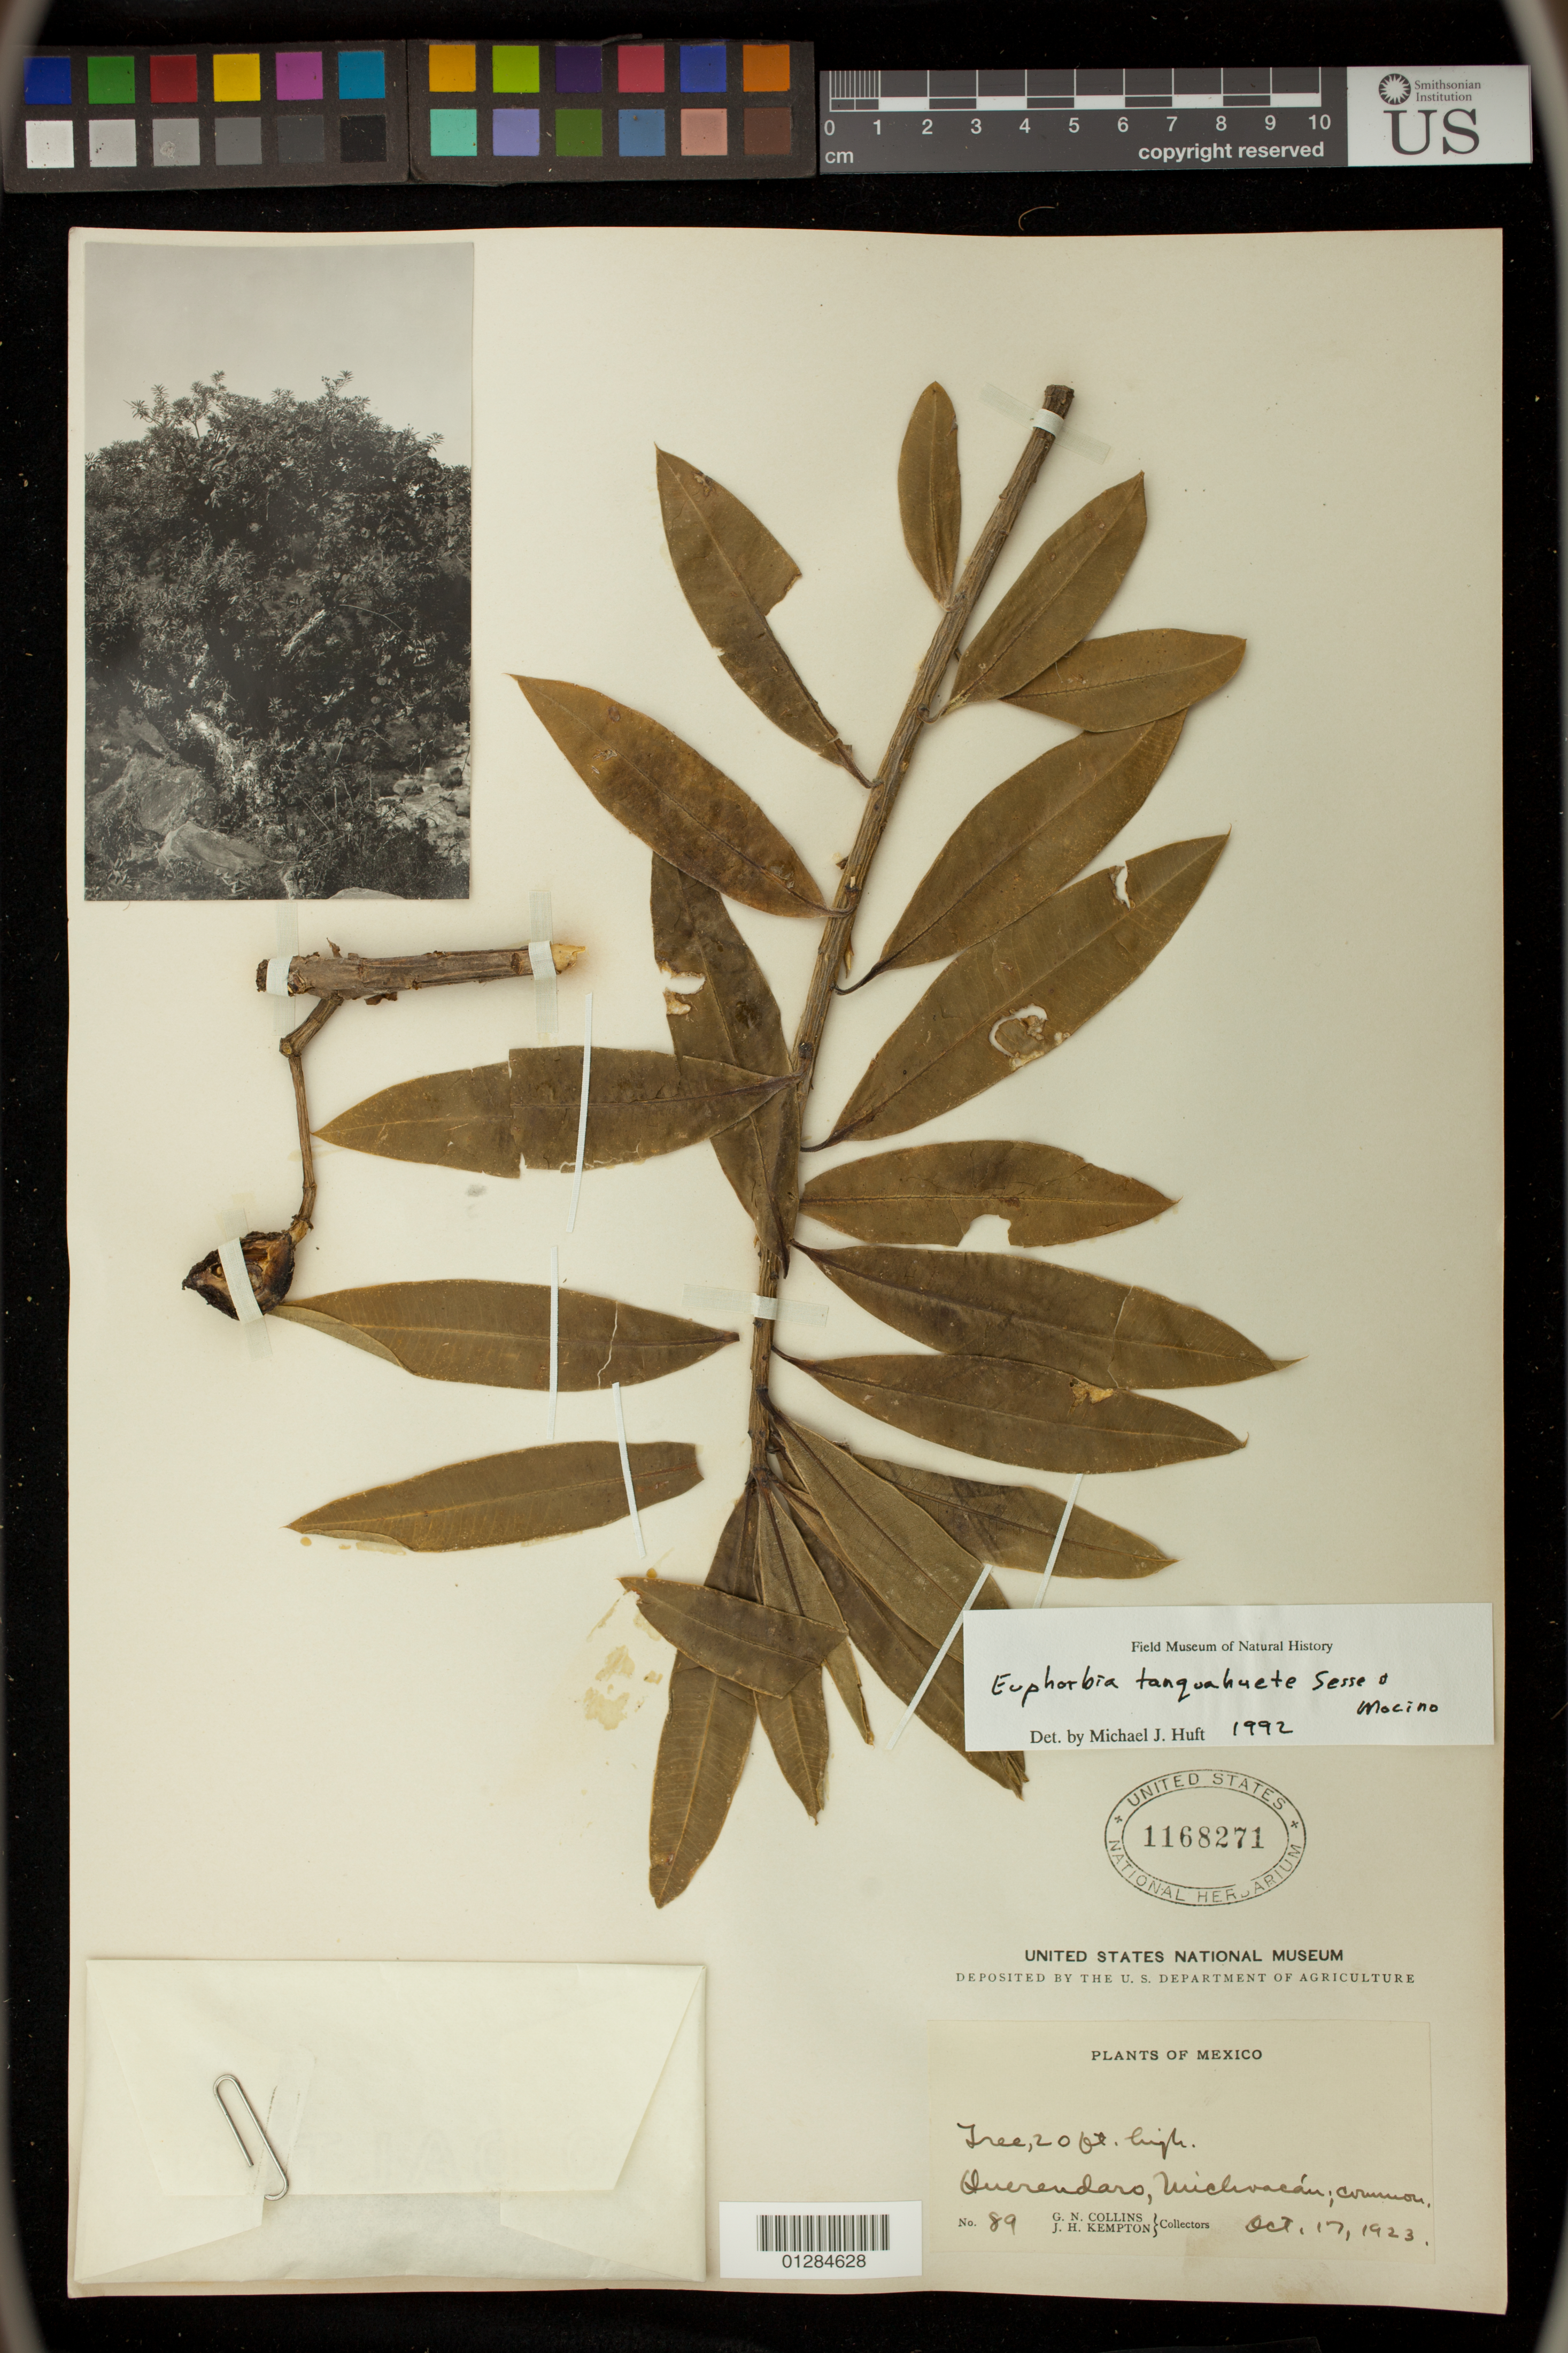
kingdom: Plantae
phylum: Tracheophyta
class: Magnoliopsida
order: Malpighiales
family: Euphorbiaceae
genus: Euphorbia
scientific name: Euphorbia tanquahuete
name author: Sessé & Moc.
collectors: G. N. Collins & J. H. Kempton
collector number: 89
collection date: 1923-10-17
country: Mexico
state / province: Michoacán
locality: Querendaro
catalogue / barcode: US 1168271